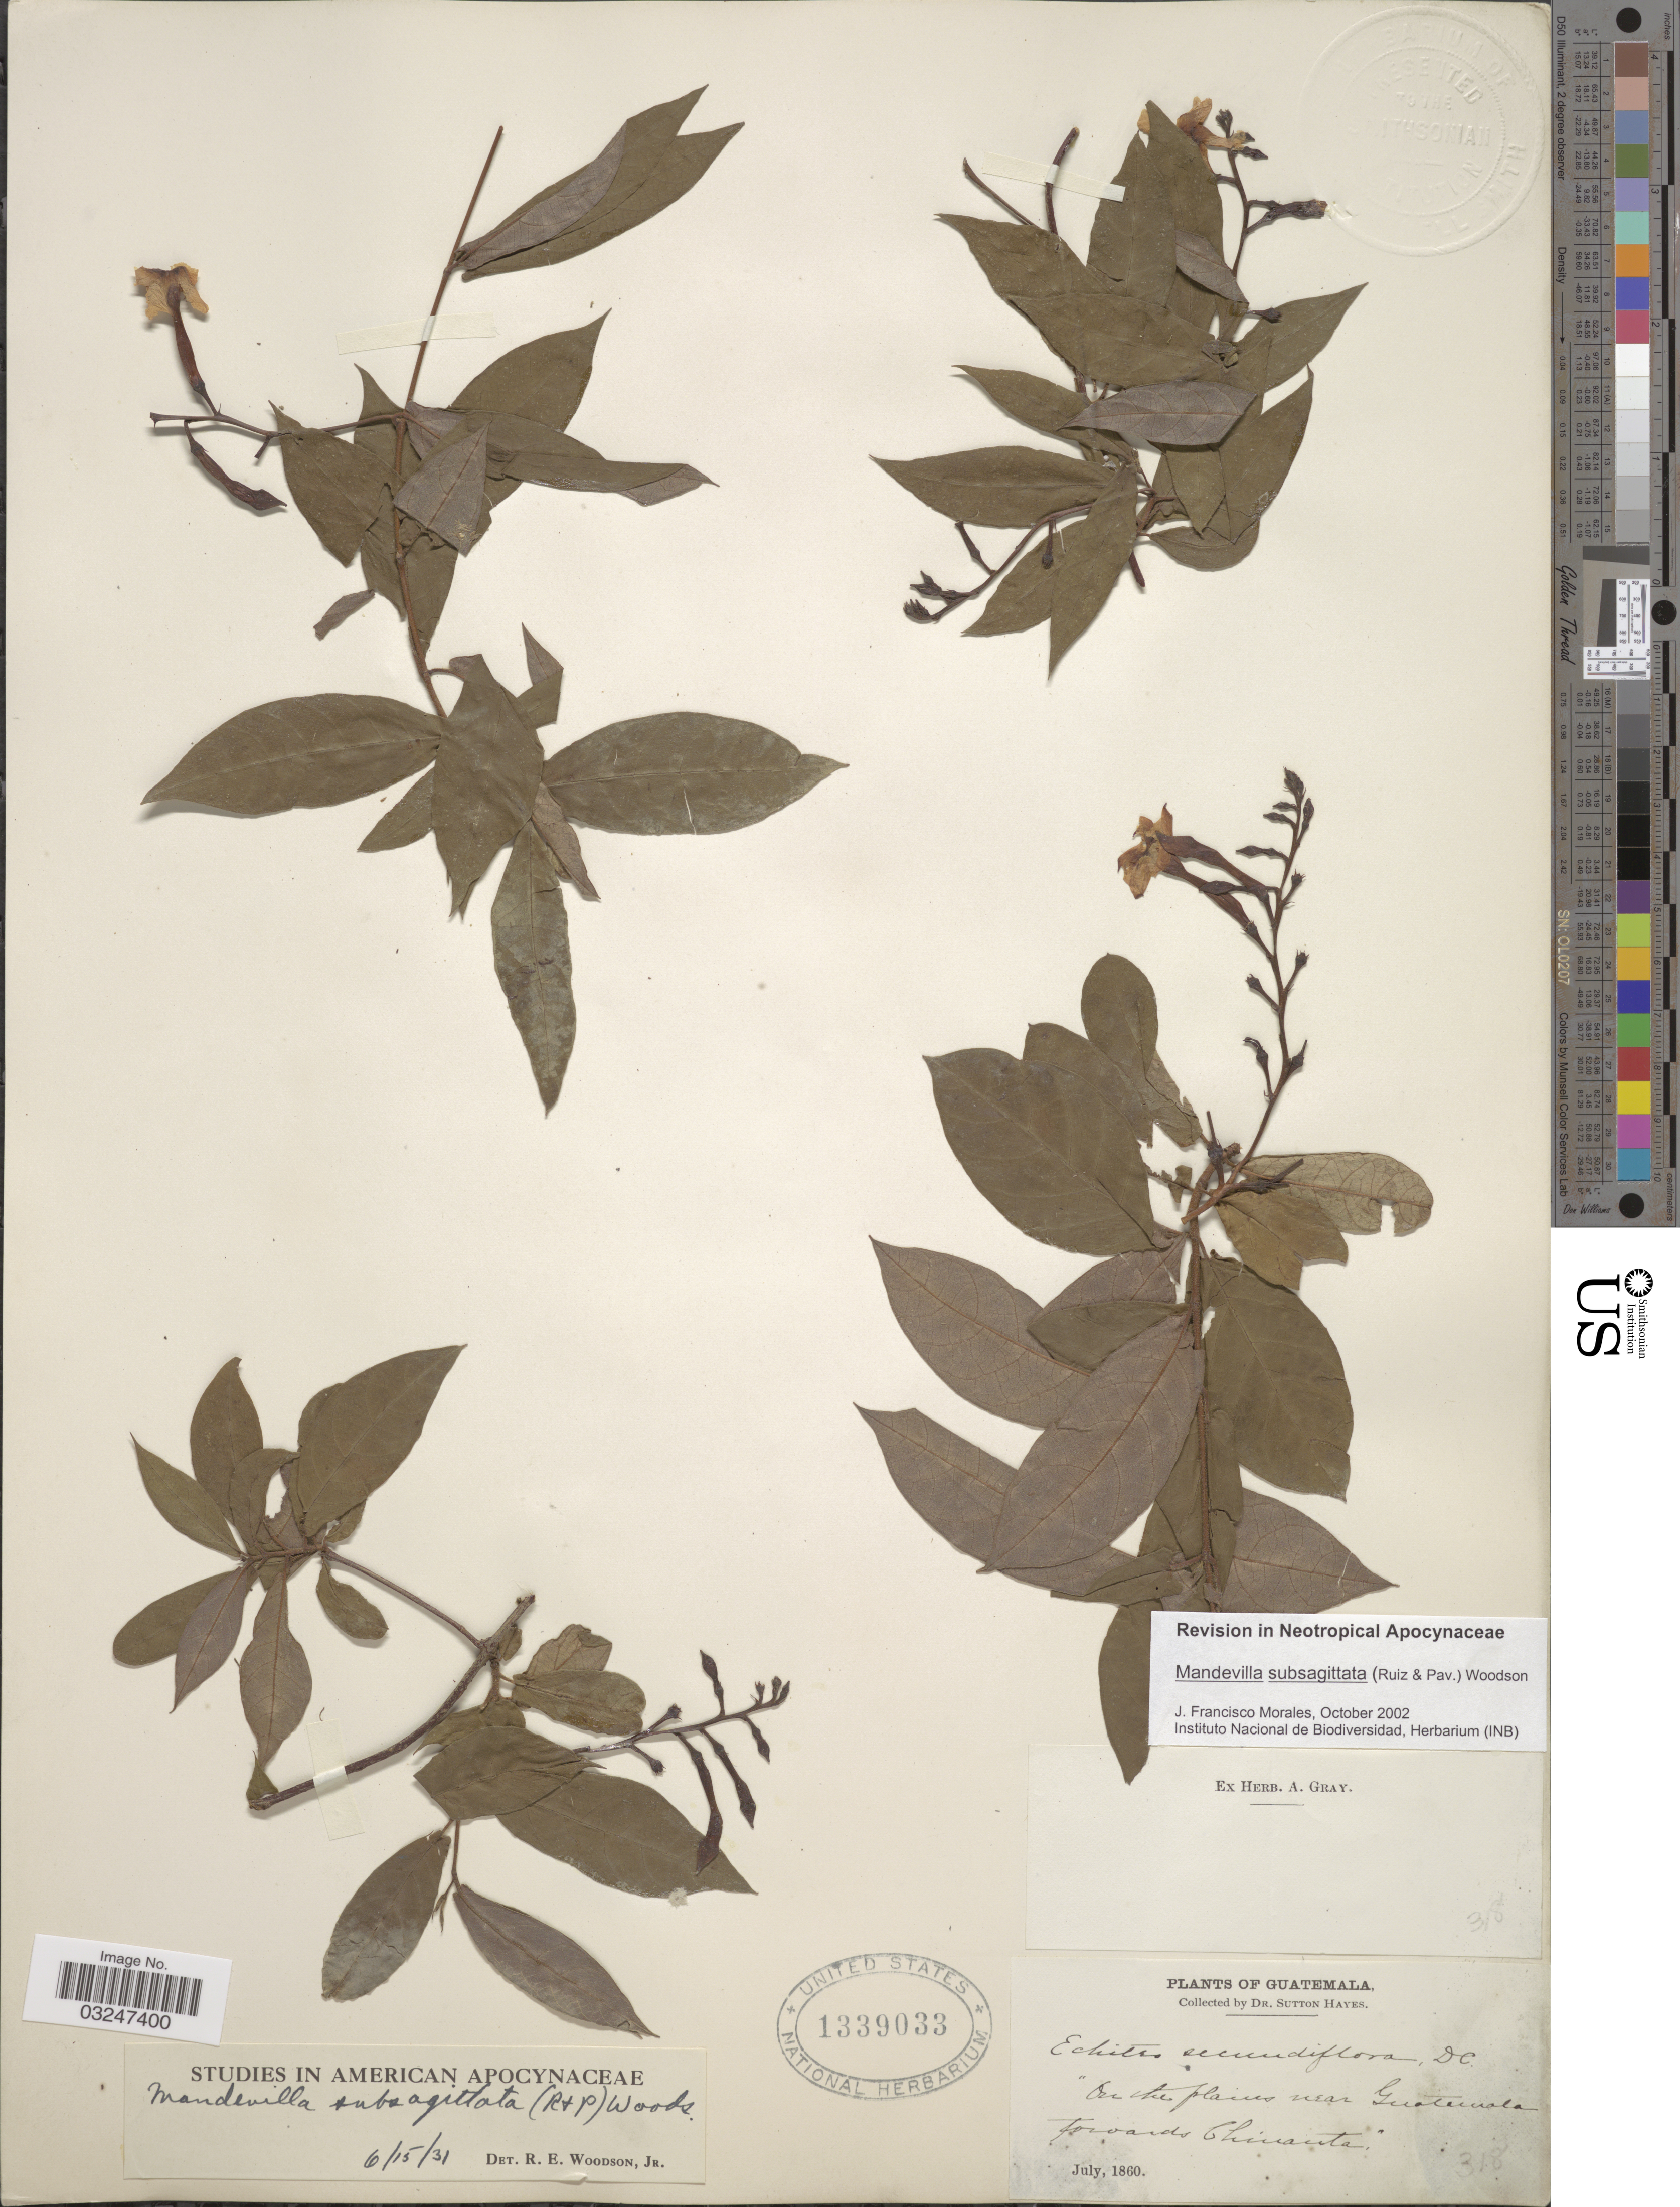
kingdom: Plantae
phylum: Tracheophyta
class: Magnoliopsida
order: Gentianales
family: Apocynaceae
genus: Mandevilla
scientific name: Mandevilla subsagittata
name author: (Ruiz & Pav.) Woodson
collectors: S. Hayes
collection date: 1860-07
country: Guatemala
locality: On the plains near Guatemala torwards Chinautla.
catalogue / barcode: US 1339033